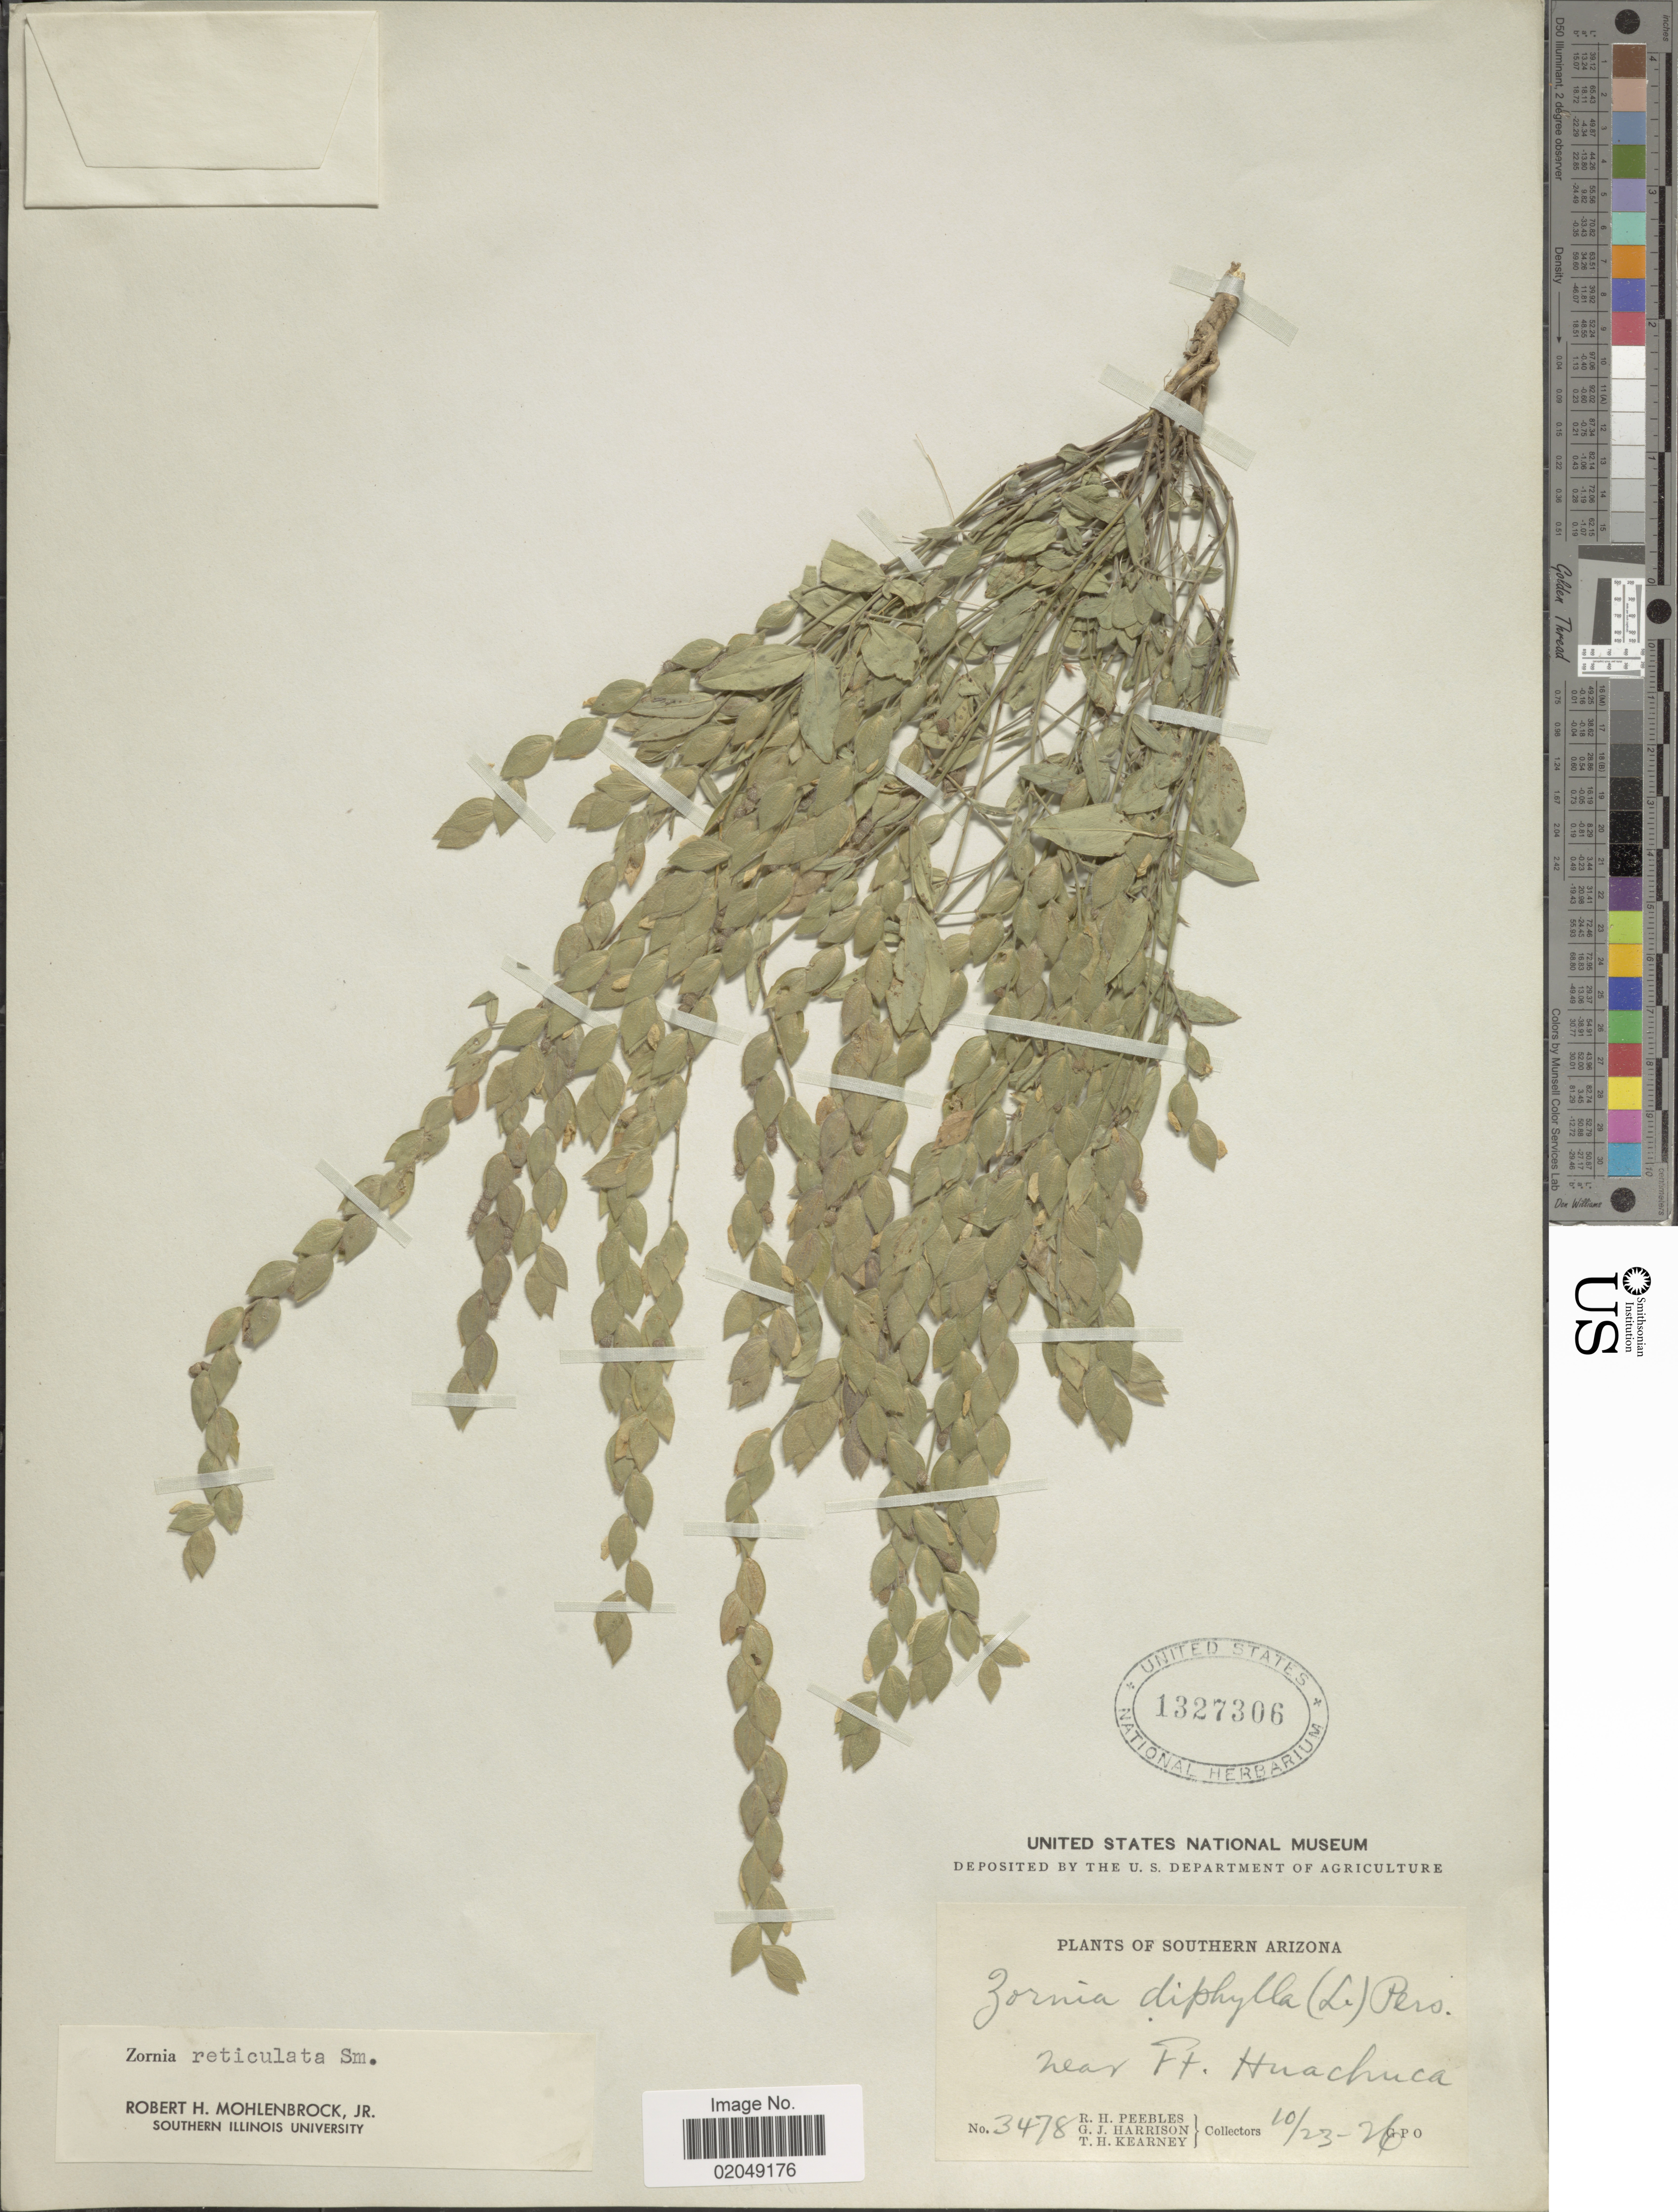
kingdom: Plantae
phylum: Tracheophyta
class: Magnoliopsida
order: Fabales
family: Fabaceae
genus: Zornia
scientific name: Zornia reticulata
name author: Sm.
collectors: R. H. Peebles, G. J. Harrison & T. H. Kearney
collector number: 3478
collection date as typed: Transcribed d/m/y: 23/10/26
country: United States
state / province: Arizona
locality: Southern Arizona, near Ft. Huachuca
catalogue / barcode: US 1327306